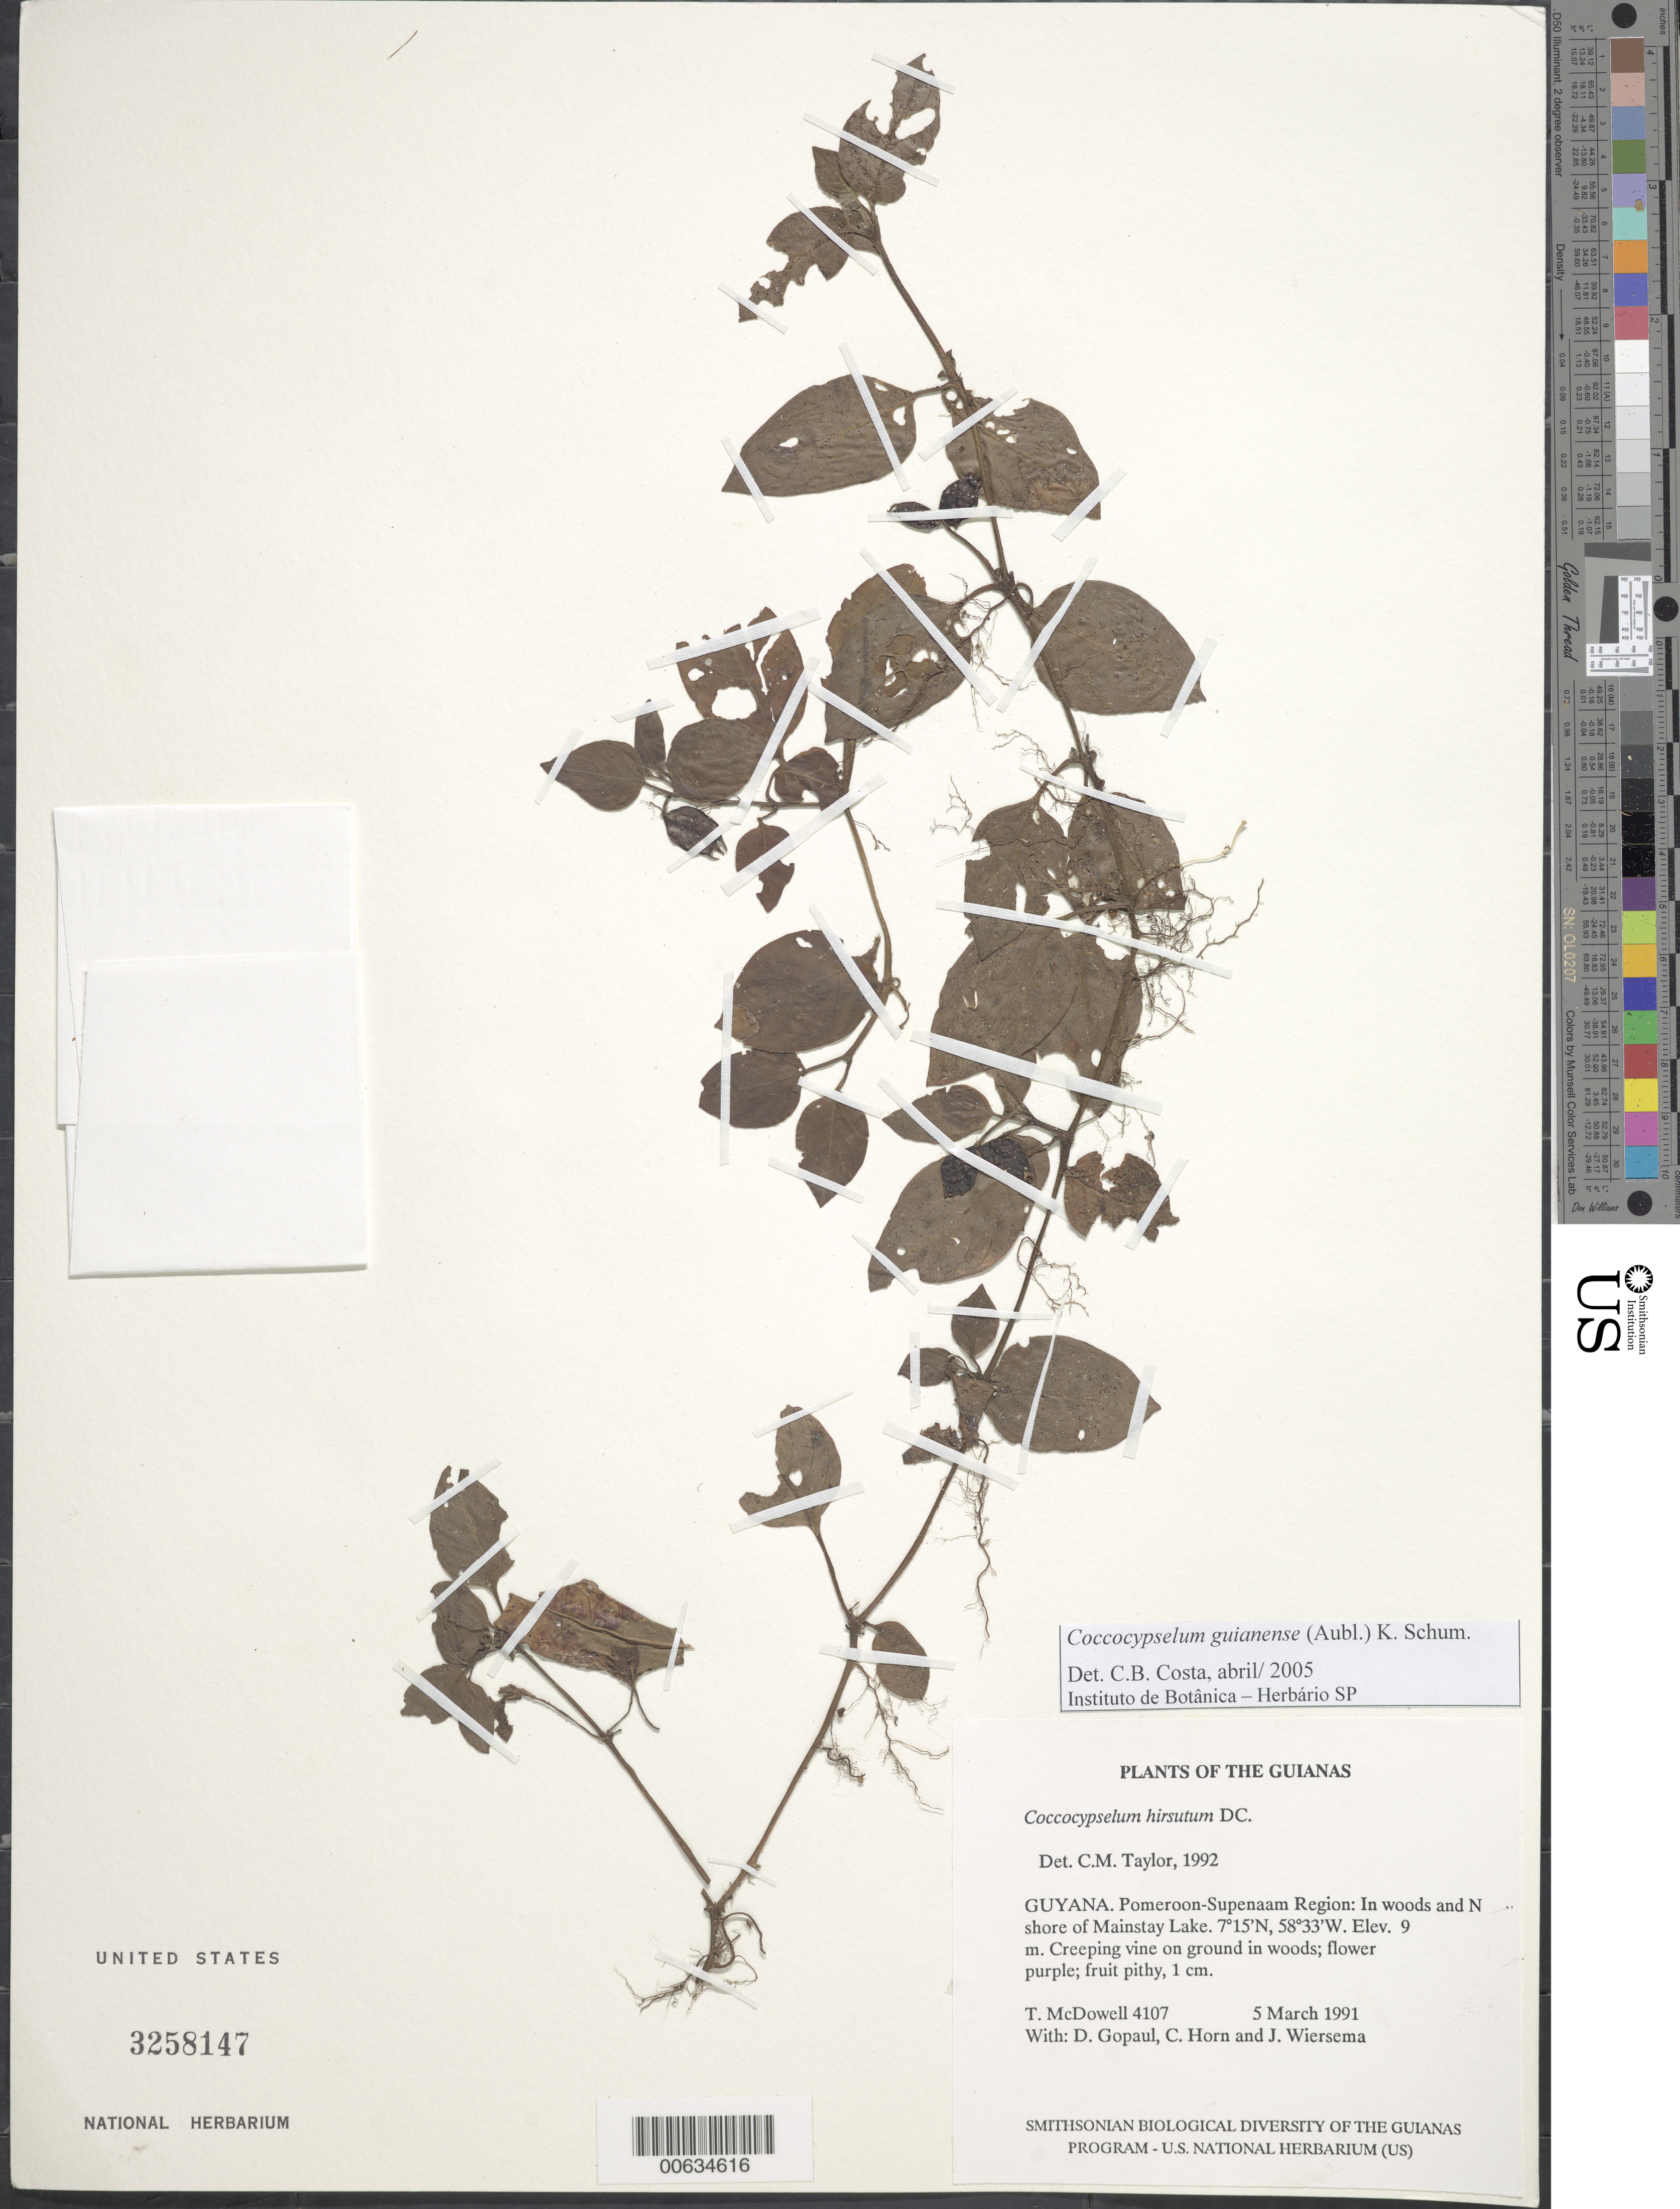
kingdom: Plantae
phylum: Tracheophyta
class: Magnoliopsida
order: Gentianales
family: Rubiaceae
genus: Coccocypselum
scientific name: Coccocypselum guianense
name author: (Aubl.) K. Schum.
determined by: Costa, C. B.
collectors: T. McDowell, D. Gopaul, C. N. Horn & J. H. Wiersema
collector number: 4107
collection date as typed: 5 March 1991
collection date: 1991-03-05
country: Guyana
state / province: Pomeroon-Supenaam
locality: N shore of Mainstay Lake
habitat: In woods and along shore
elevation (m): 9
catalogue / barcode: US 3258147